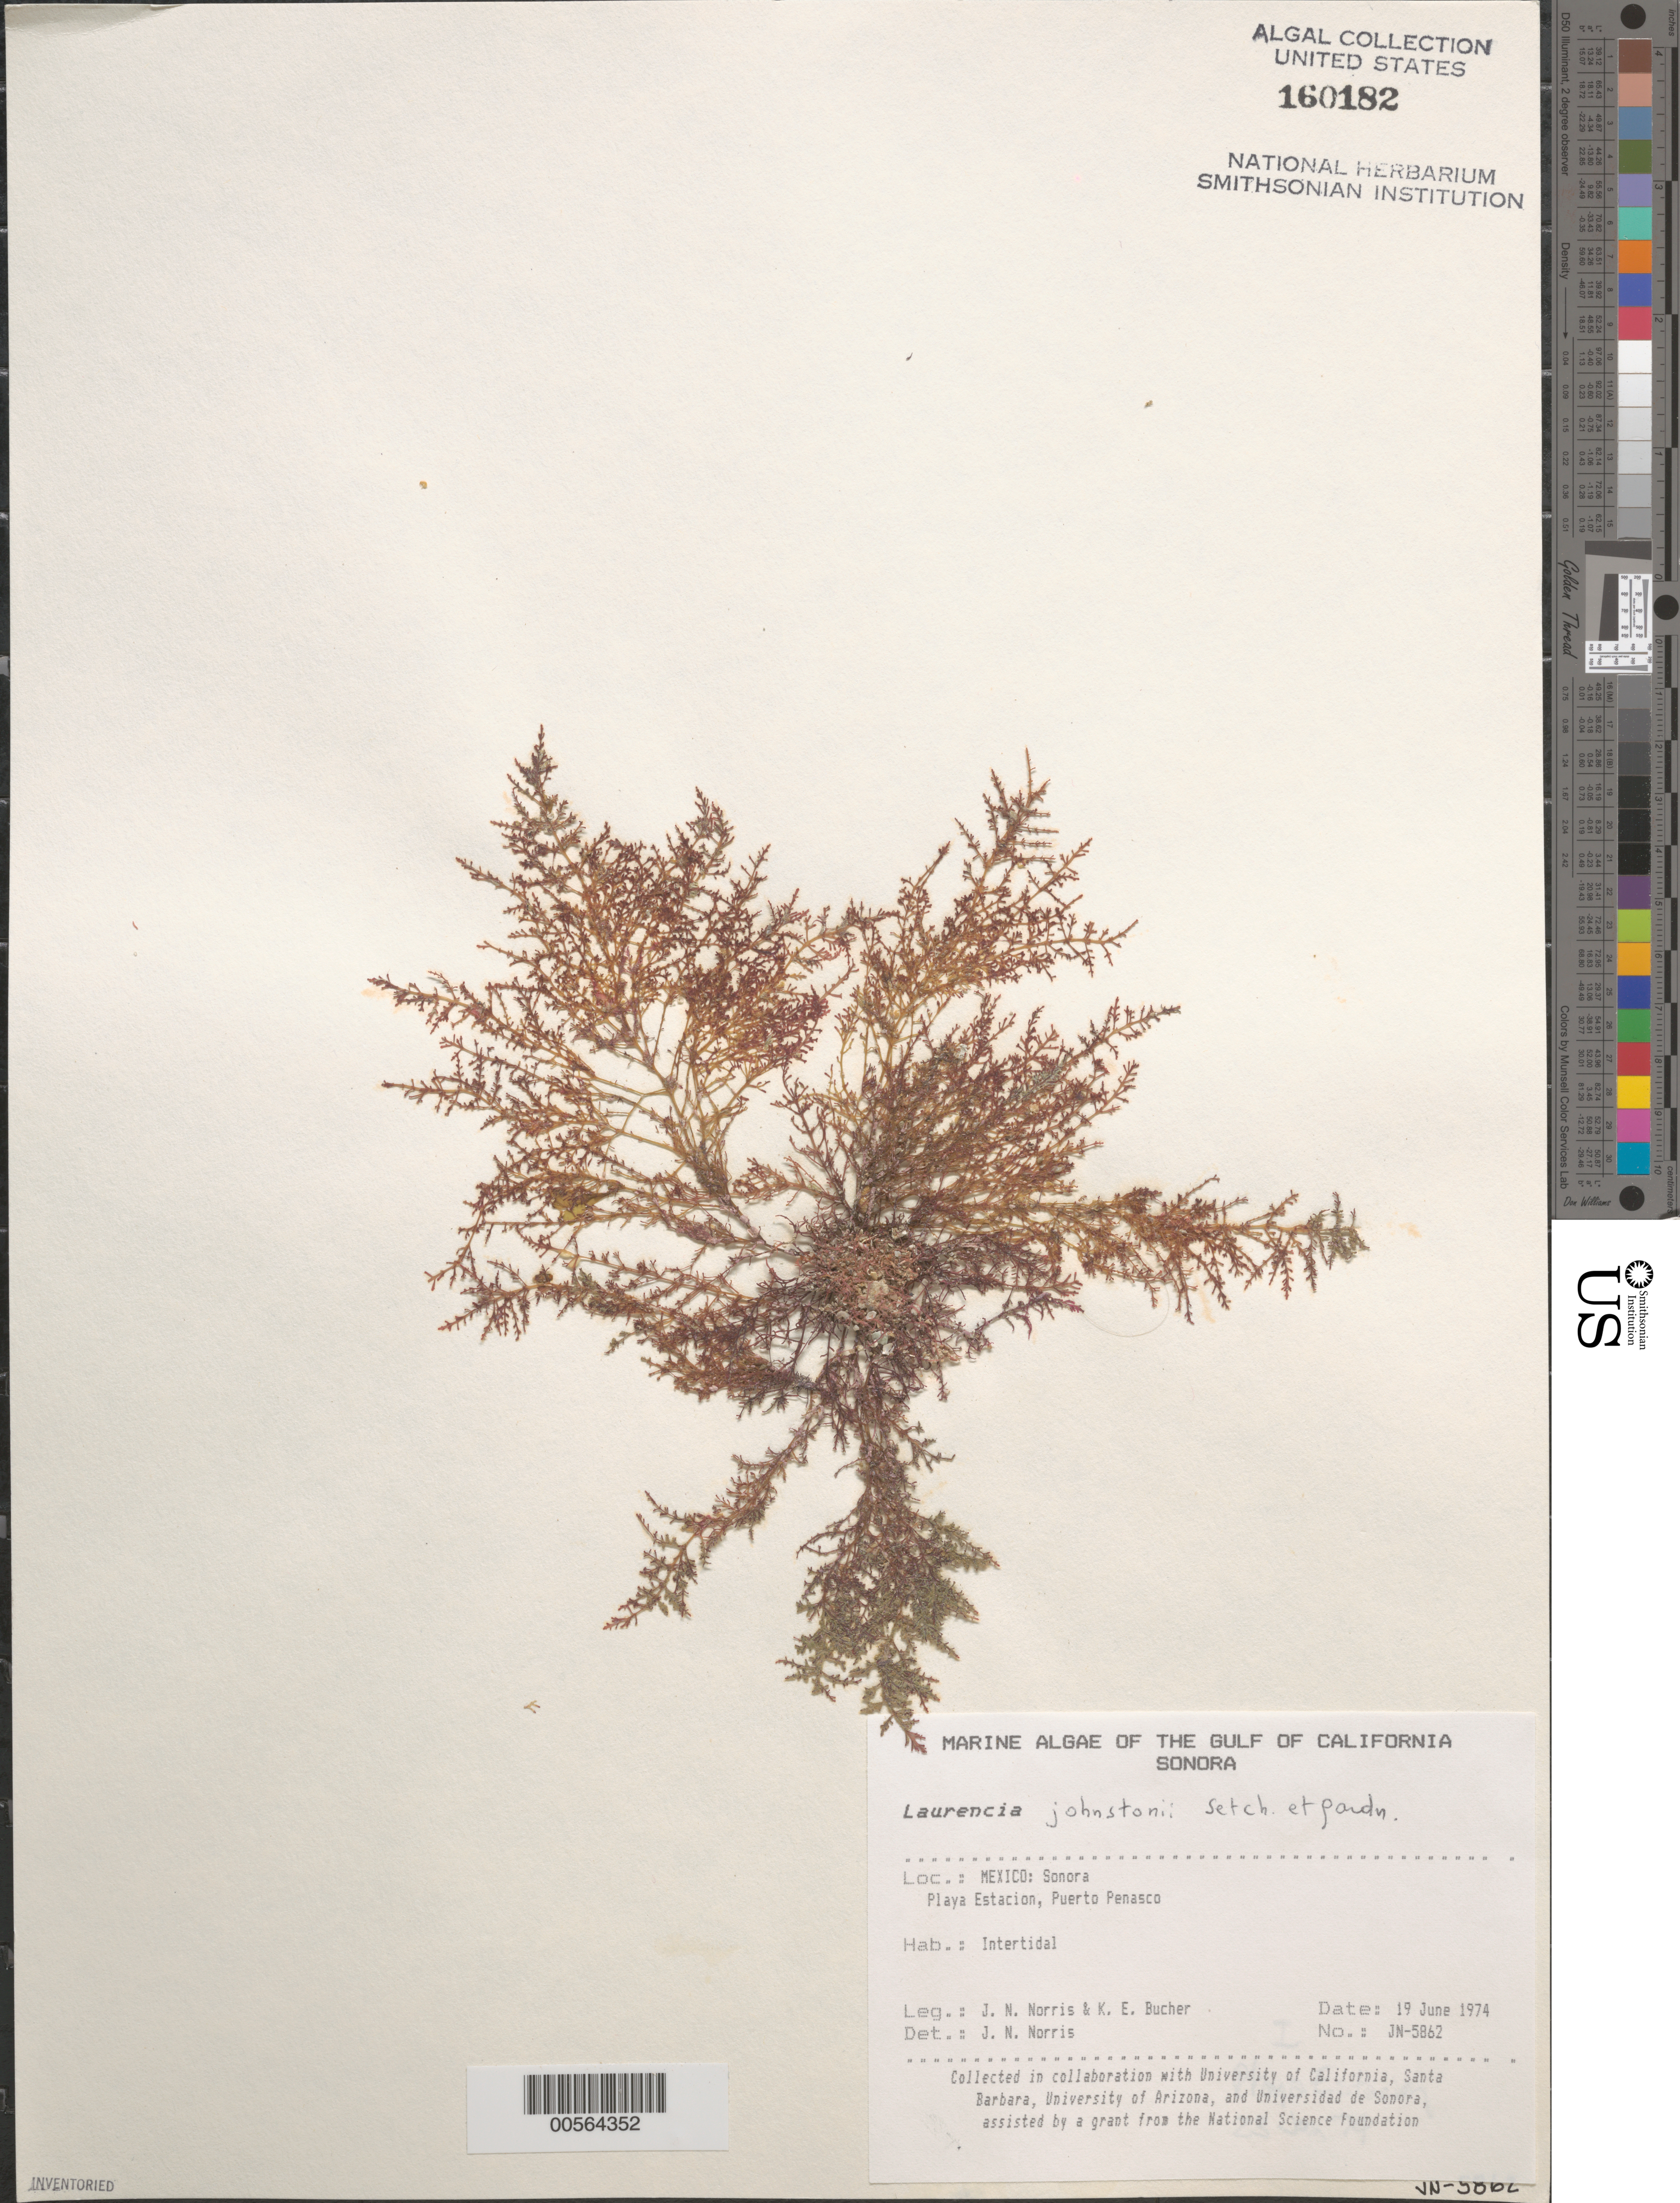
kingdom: Plantae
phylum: Rhodophyta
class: Florideophyceae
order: Ceramiales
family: Rhodomelaceae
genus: Laurencia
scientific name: Laurencia johnstonii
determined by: Norris, James N.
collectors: J. N. Norris & K. E. Bucher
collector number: JN-5862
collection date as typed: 19 Jun 1974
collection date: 1974-06-19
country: Mexico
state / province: Sonora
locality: Playa Estacion, Puerto Penasco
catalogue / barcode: US 160182